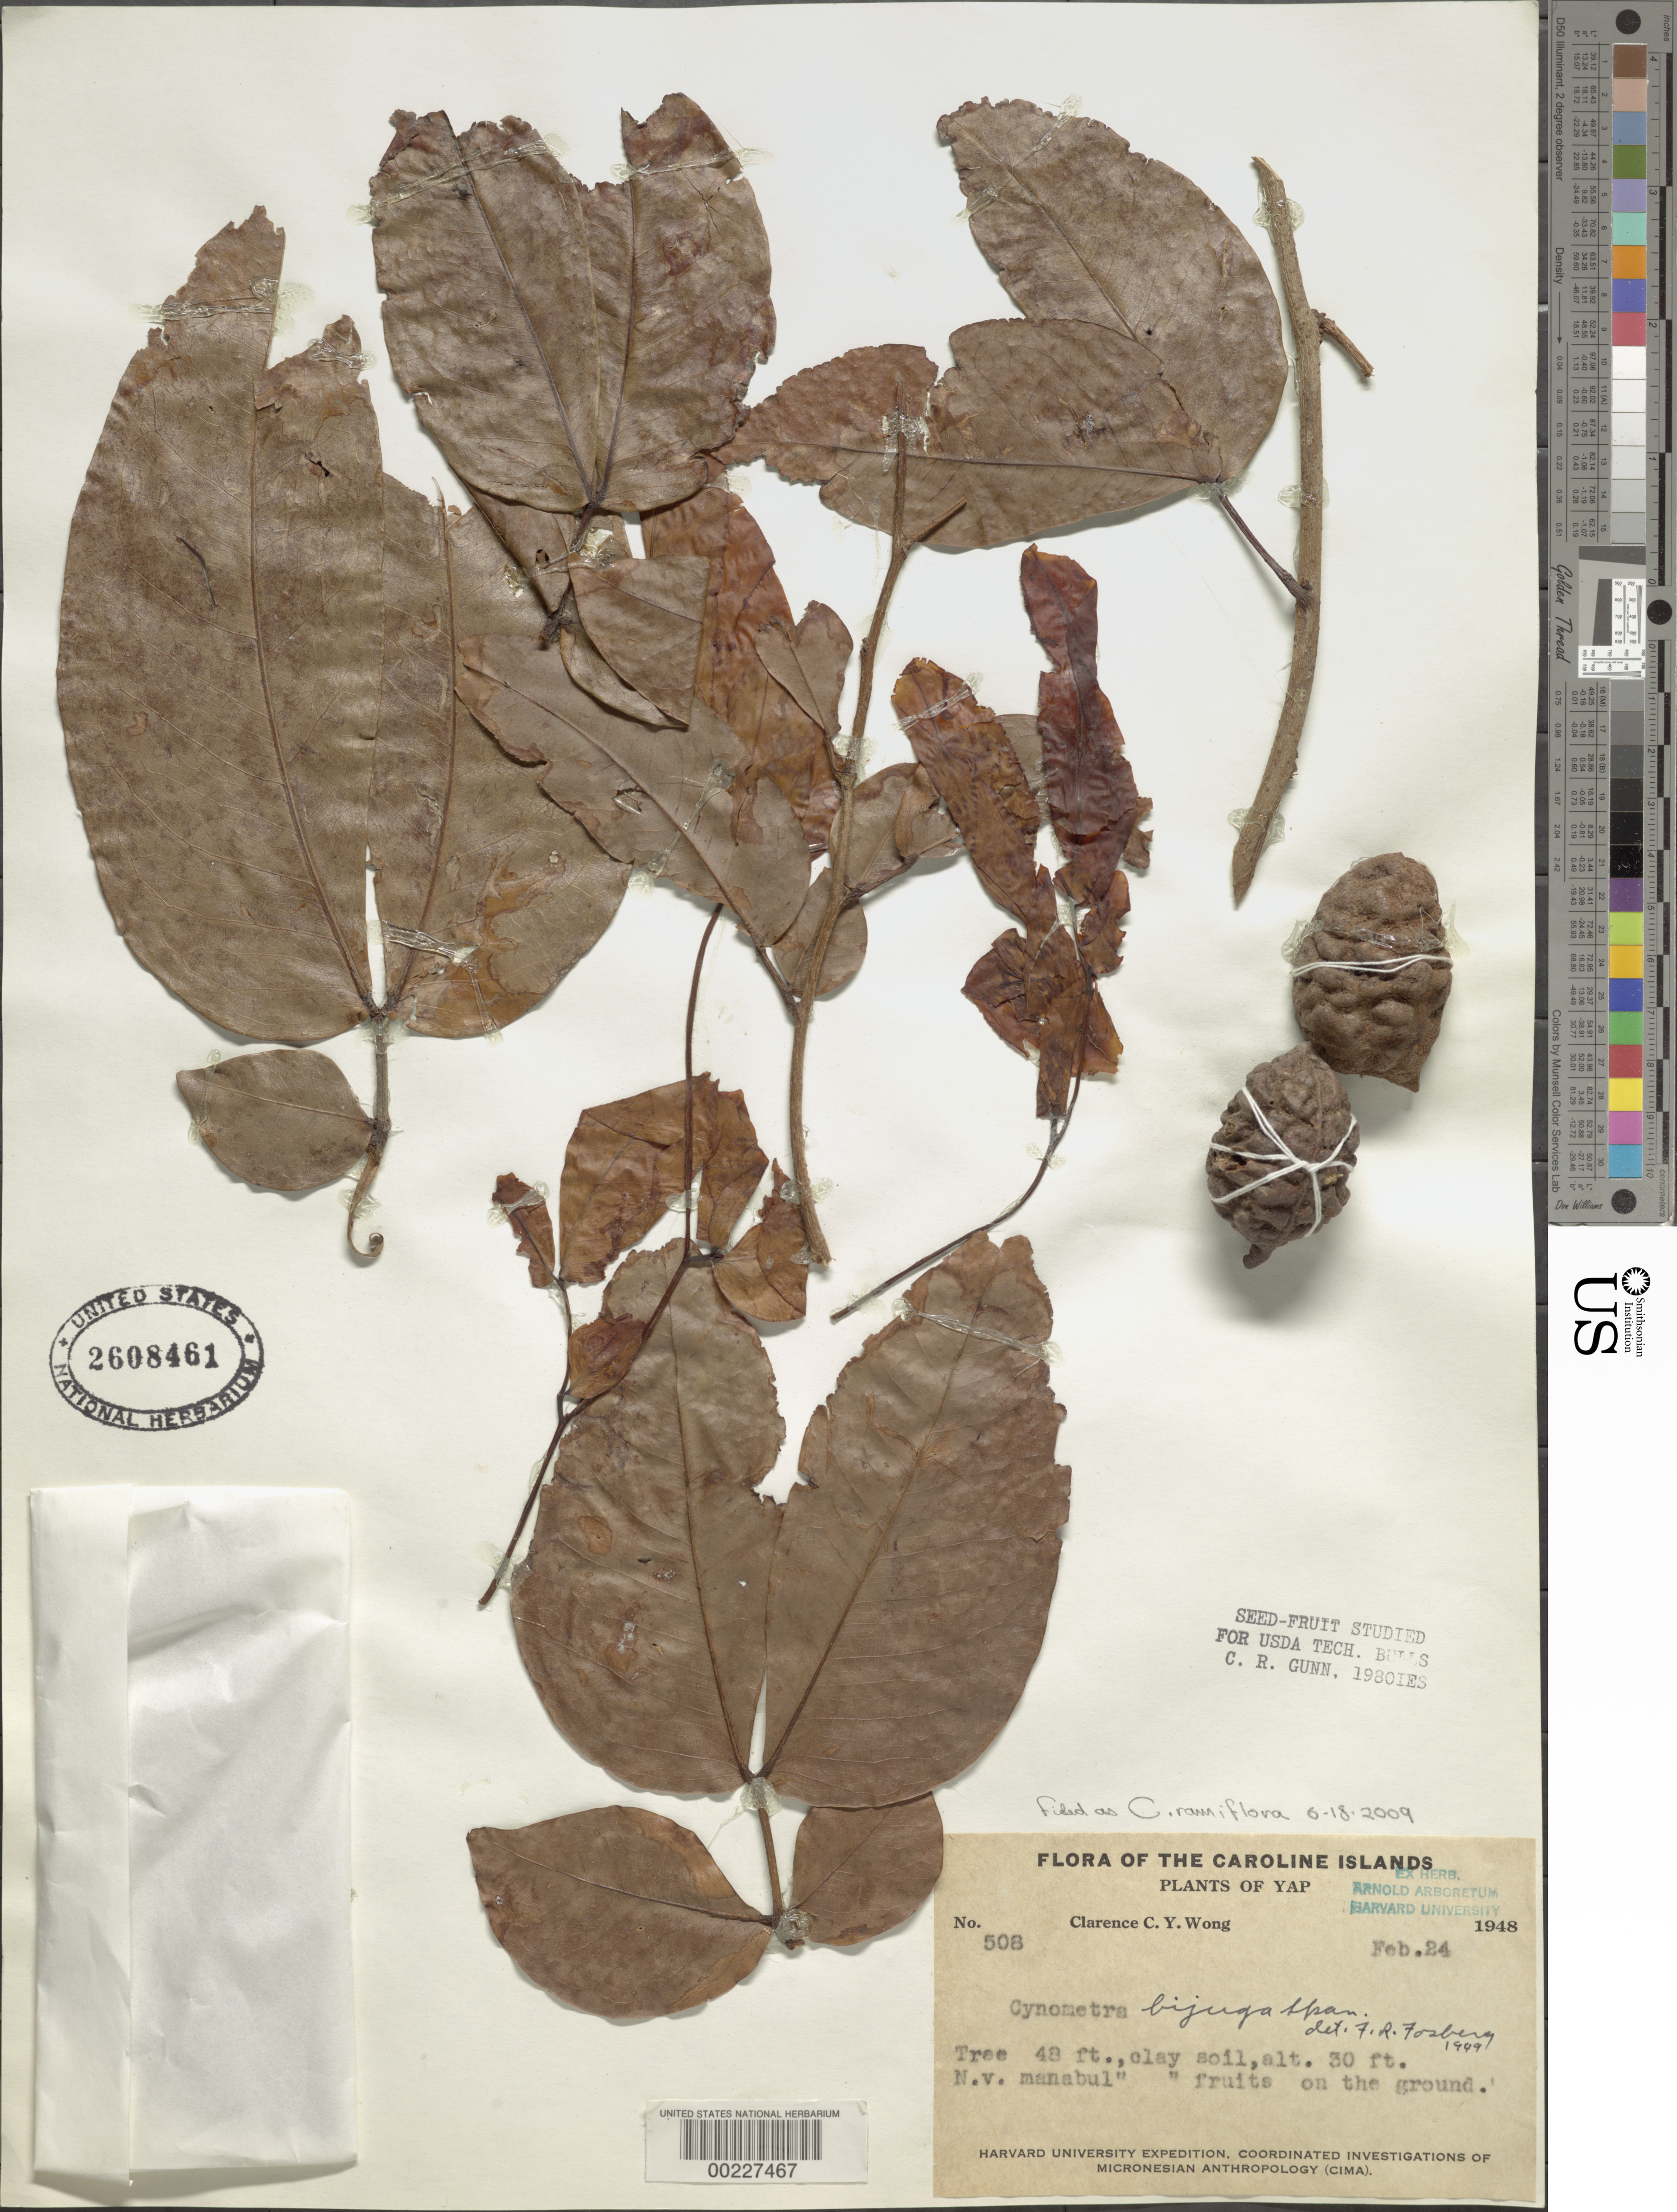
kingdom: Plantae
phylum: Tracheophyta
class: Magnoliopsida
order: Fabales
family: Fabaceae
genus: Cynometra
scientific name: Cynometra bijuga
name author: Spanoghe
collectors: C. Y. C. Wong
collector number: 508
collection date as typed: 24 Feb 1948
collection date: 1948-02-24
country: Micronesia, Federated States of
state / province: Yap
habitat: Clay soil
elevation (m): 9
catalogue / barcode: US 2608461